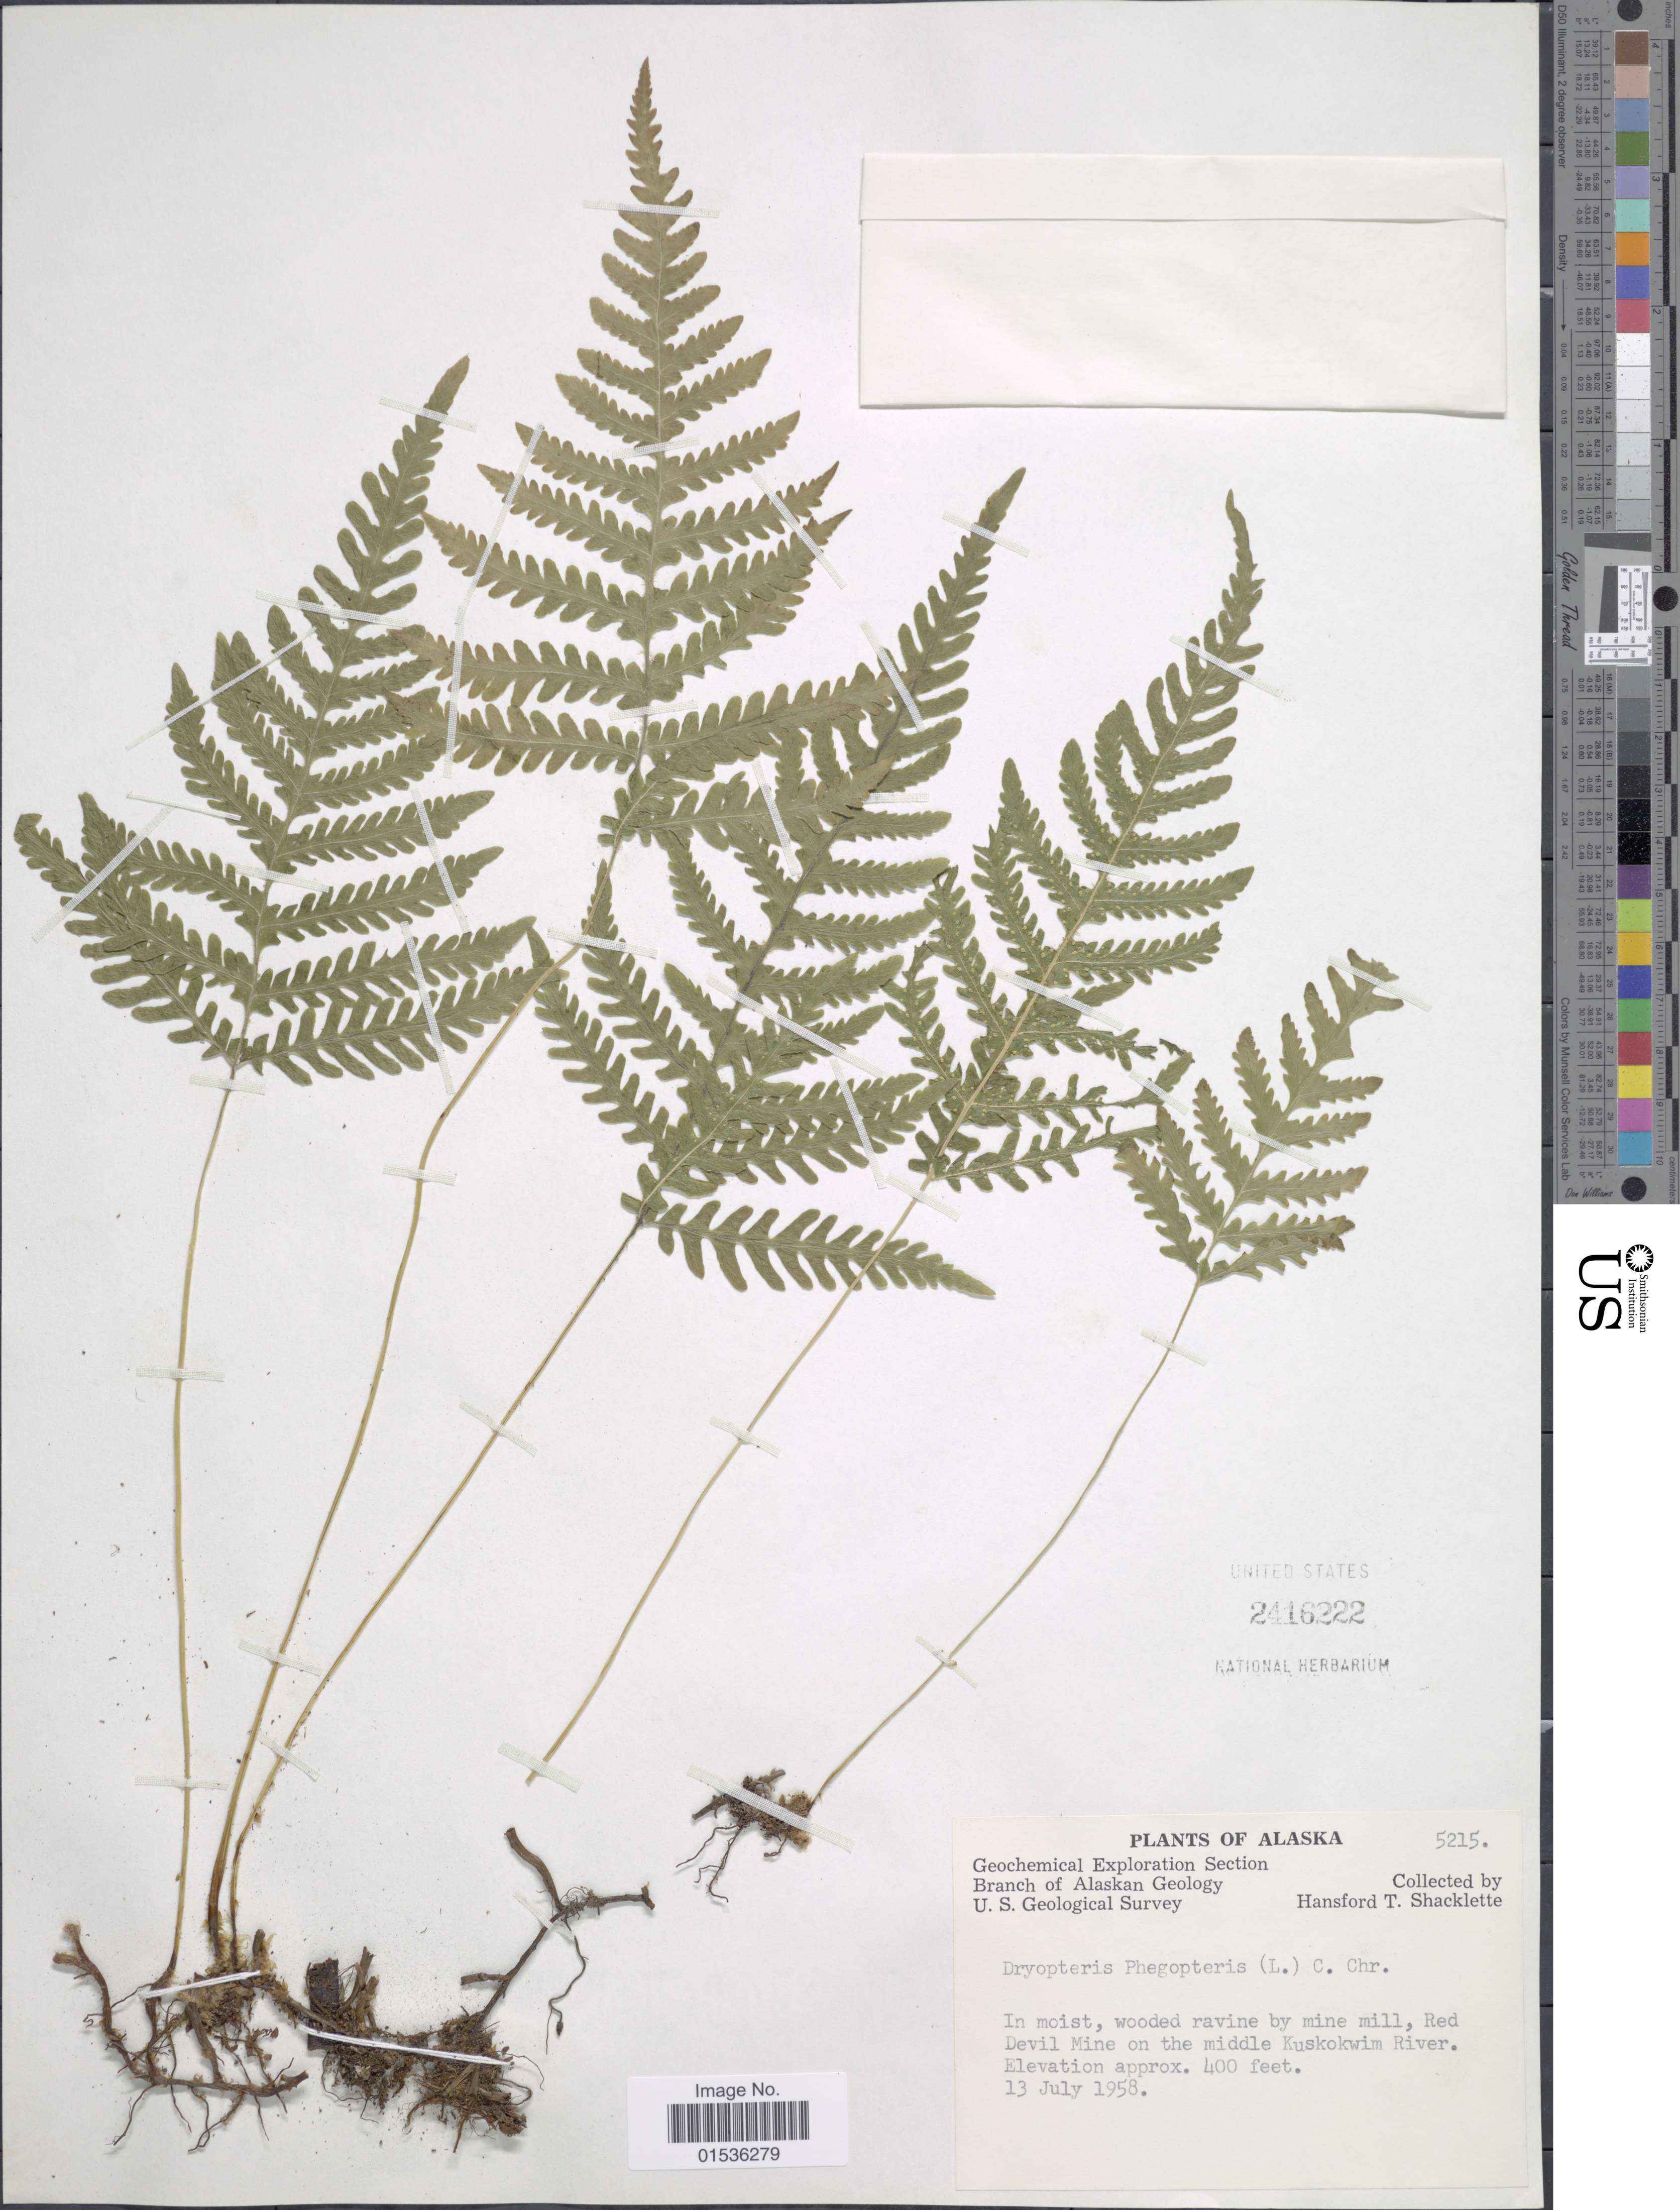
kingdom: Plantae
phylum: Tracheophyta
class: Polypodiopsida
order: Polypodiales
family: Thelypteridaceae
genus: Phegopteris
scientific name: Phegopteris connectilis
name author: (Michx.) Watt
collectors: H. Shacklette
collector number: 5215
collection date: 1958-07-13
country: United States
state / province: Alaska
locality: Alaska, Devil Mine on the middle Kuskokwim River.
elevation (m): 122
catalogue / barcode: US 2416222